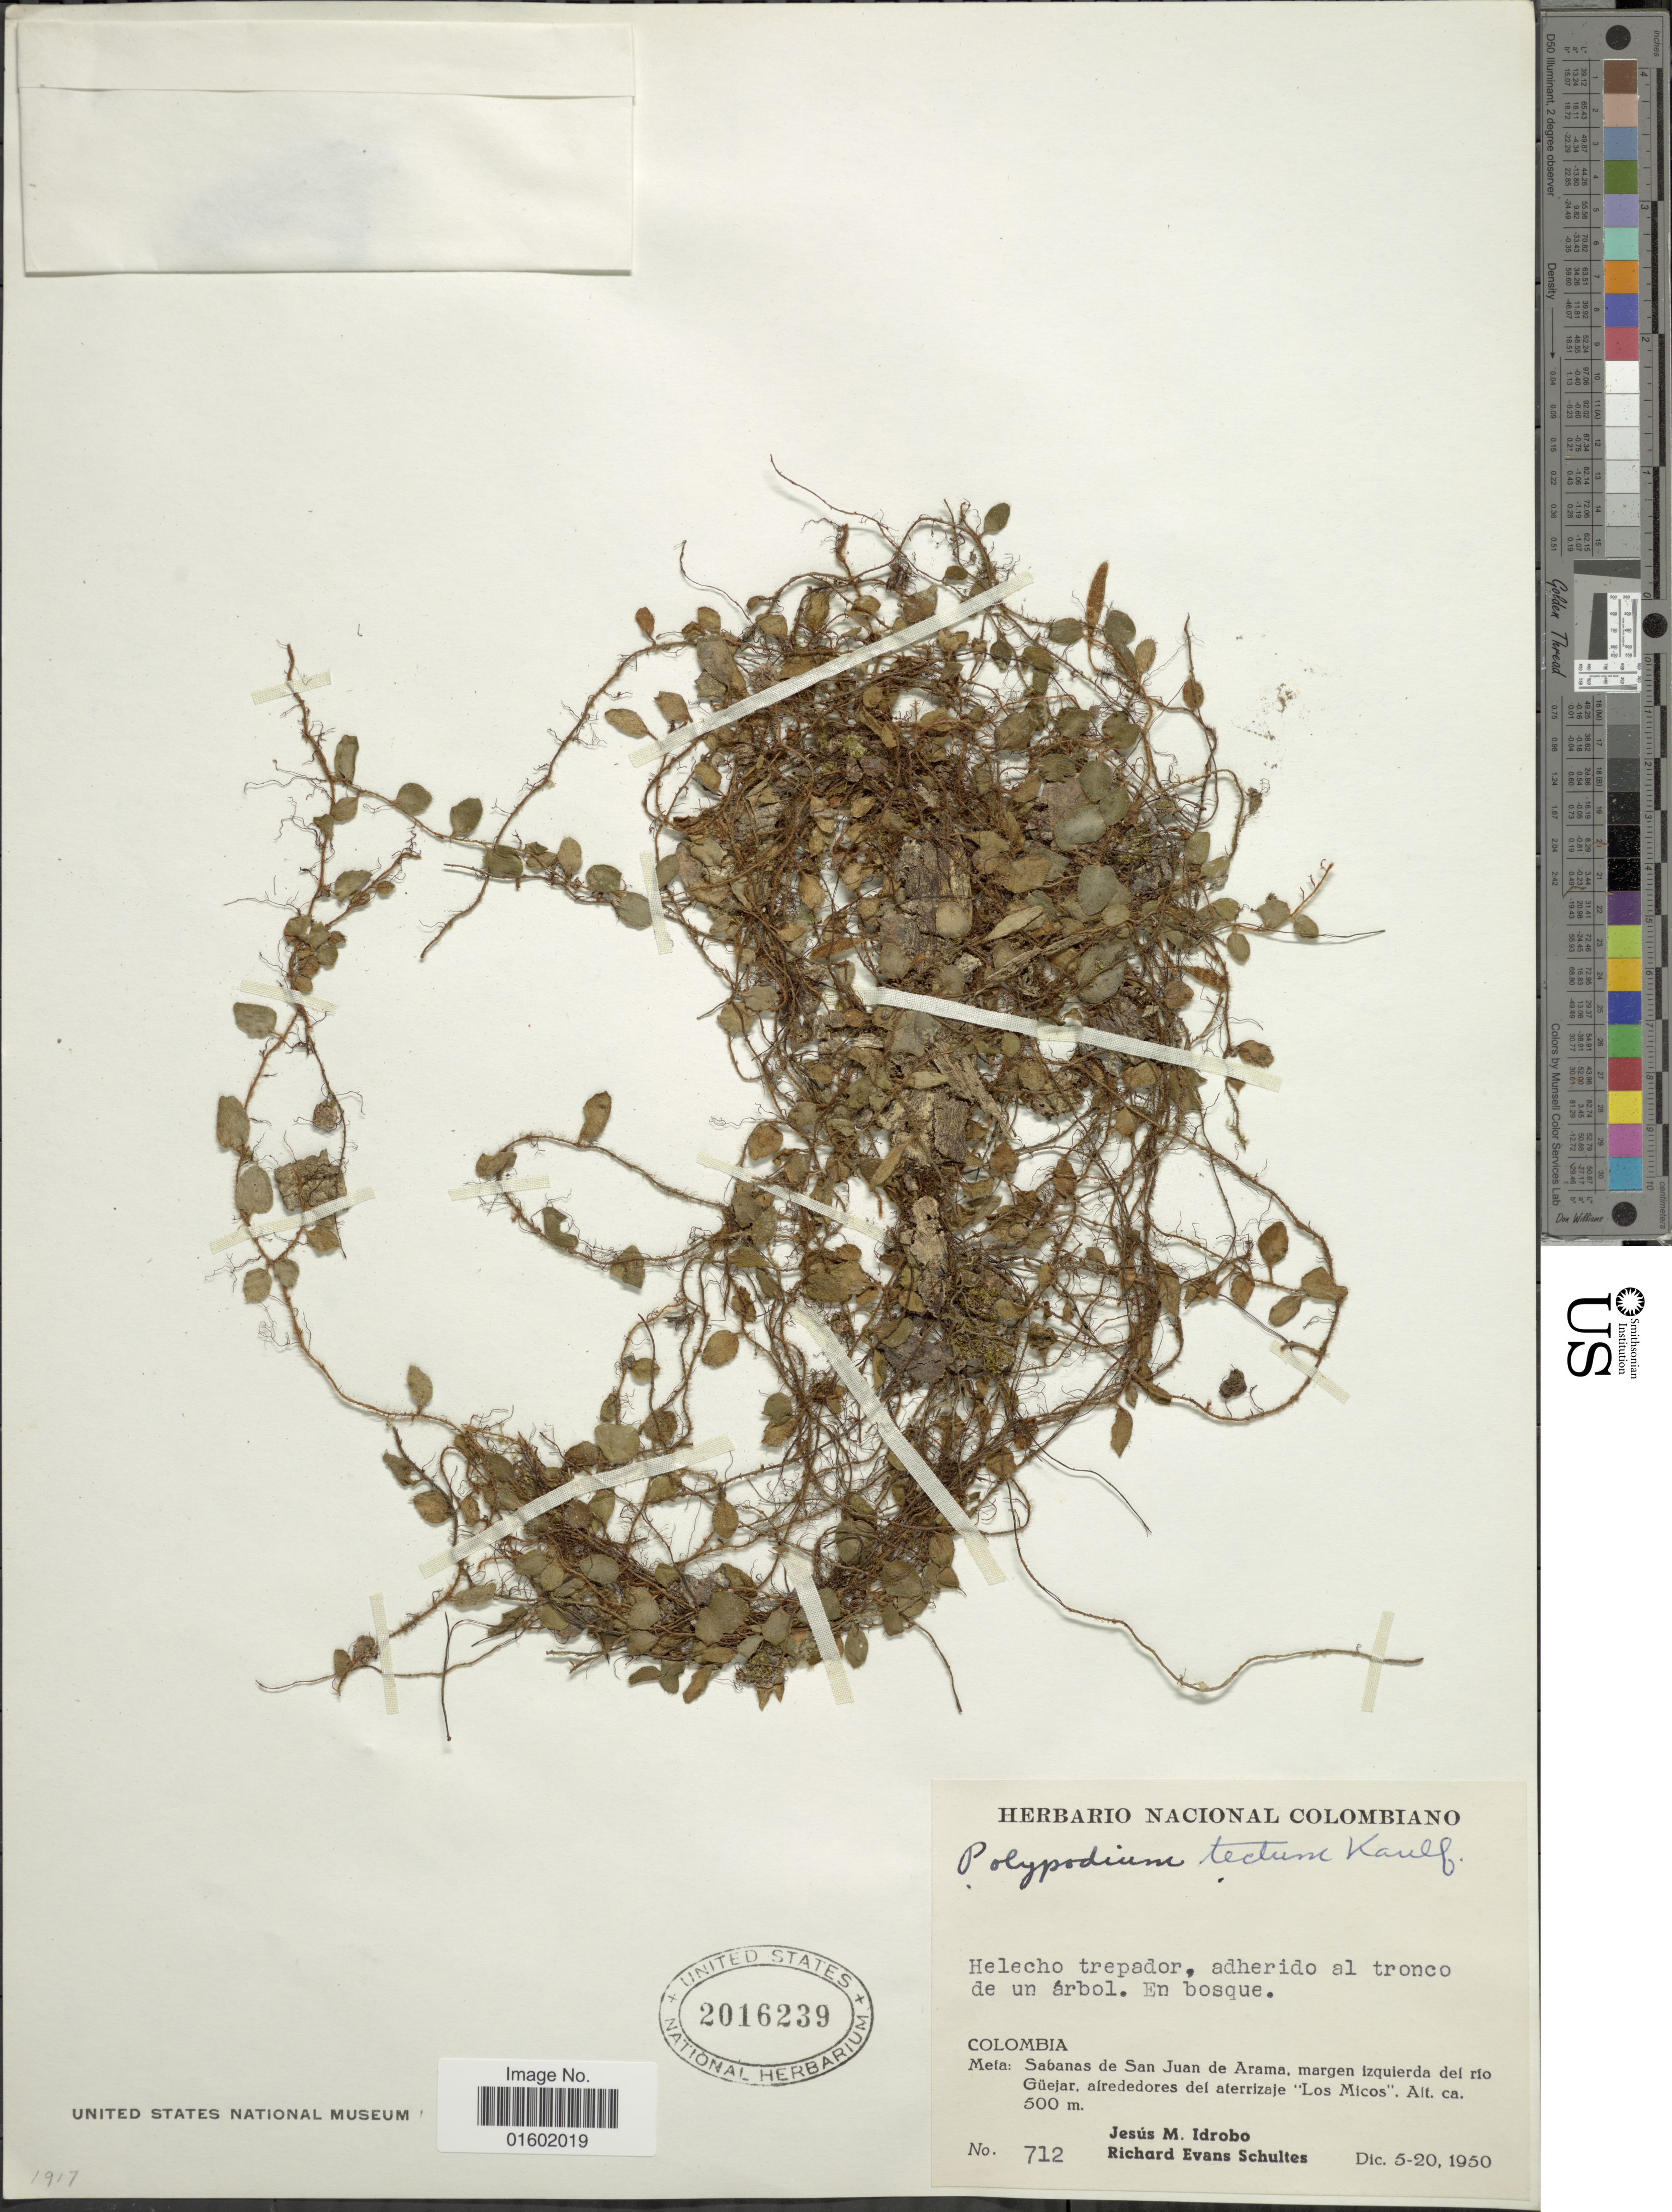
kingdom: Plantae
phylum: Tracheophyta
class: Polypodiopsida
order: Polypodiales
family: Polypodiaceae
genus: Microgramma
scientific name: Microgramma tecta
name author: (Kaulf.) Alston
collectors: J. M. Idrobo & R. E. Schultes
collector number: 712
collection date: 1950-12-05/1950-12-20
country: Colombia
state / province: Meta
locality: Sabana de San Juan de Arama, margen izquierda del rio Guekar, alrededris del Aferrizale "Los Micos"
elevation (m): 500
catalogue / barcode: US 2016239